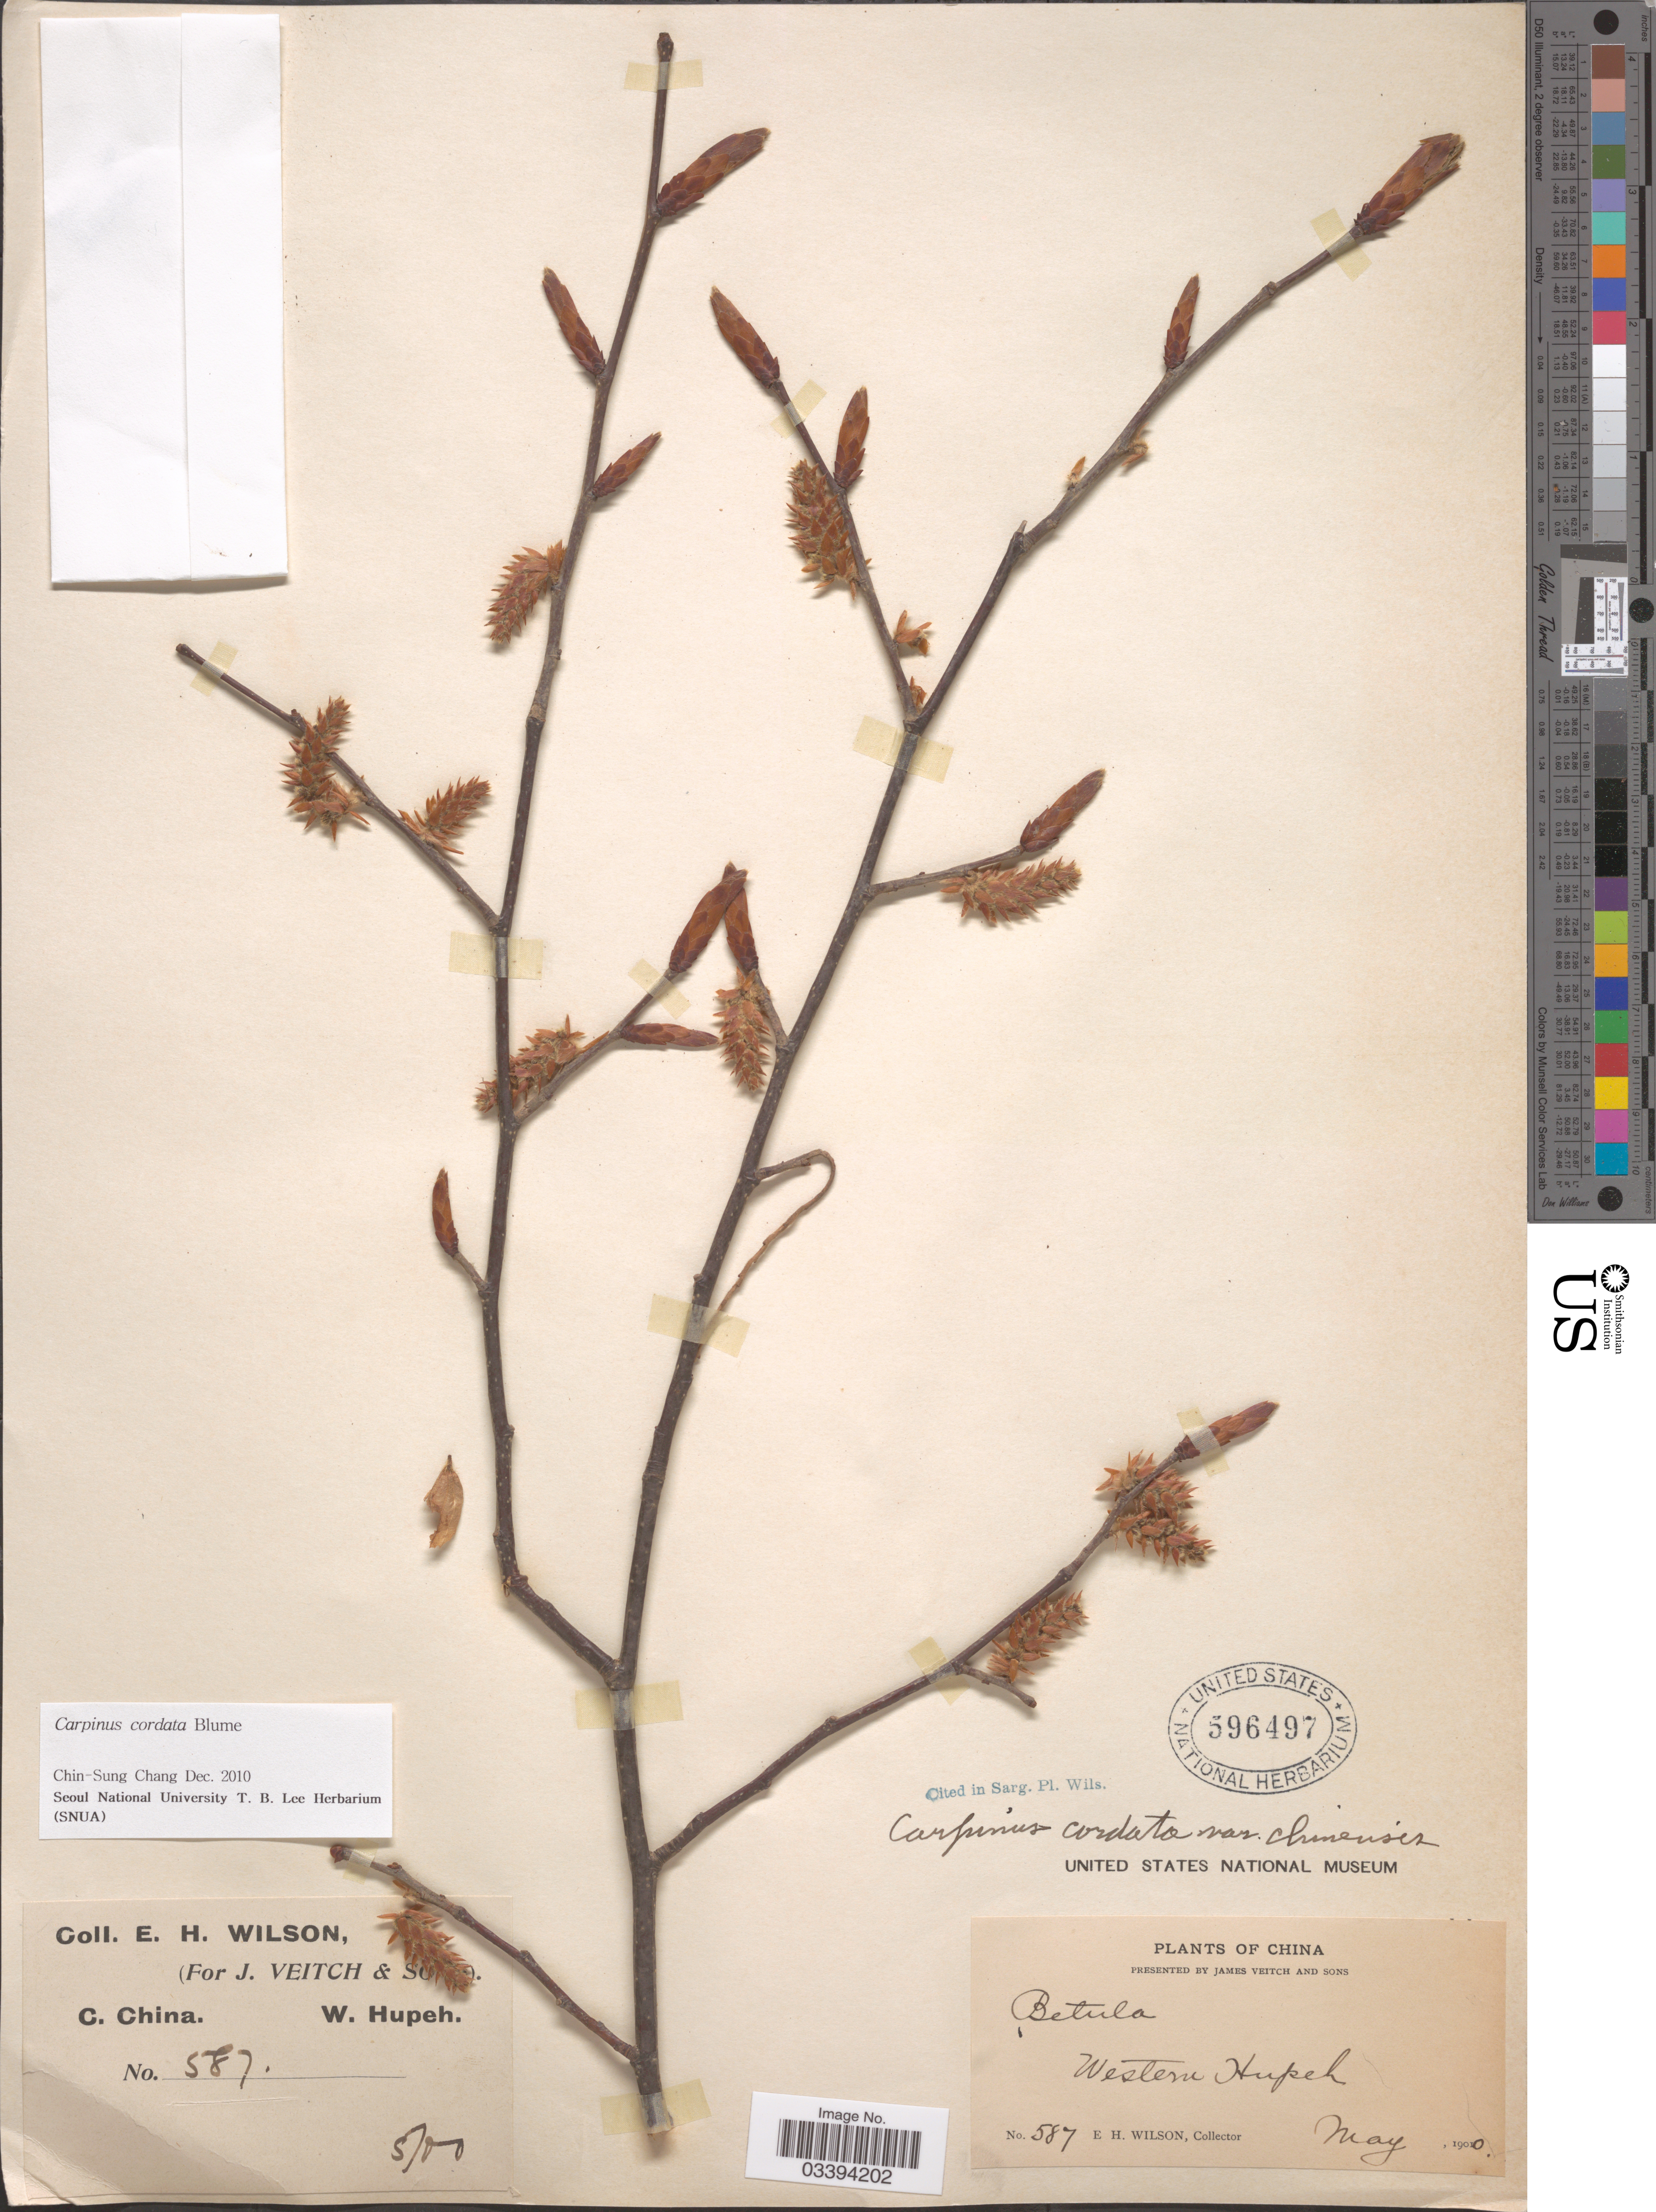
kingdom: Plantae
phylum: Tracheophyta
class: Magnoliopsida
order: Fagales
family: Betulaceae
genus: Carpinus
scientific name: Carpinus cordata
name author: Blume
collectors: E. Wilson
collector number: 587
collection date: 1900-05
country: China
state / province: Hubei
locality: C. China. Western Hupeh.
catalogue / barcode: US 596497